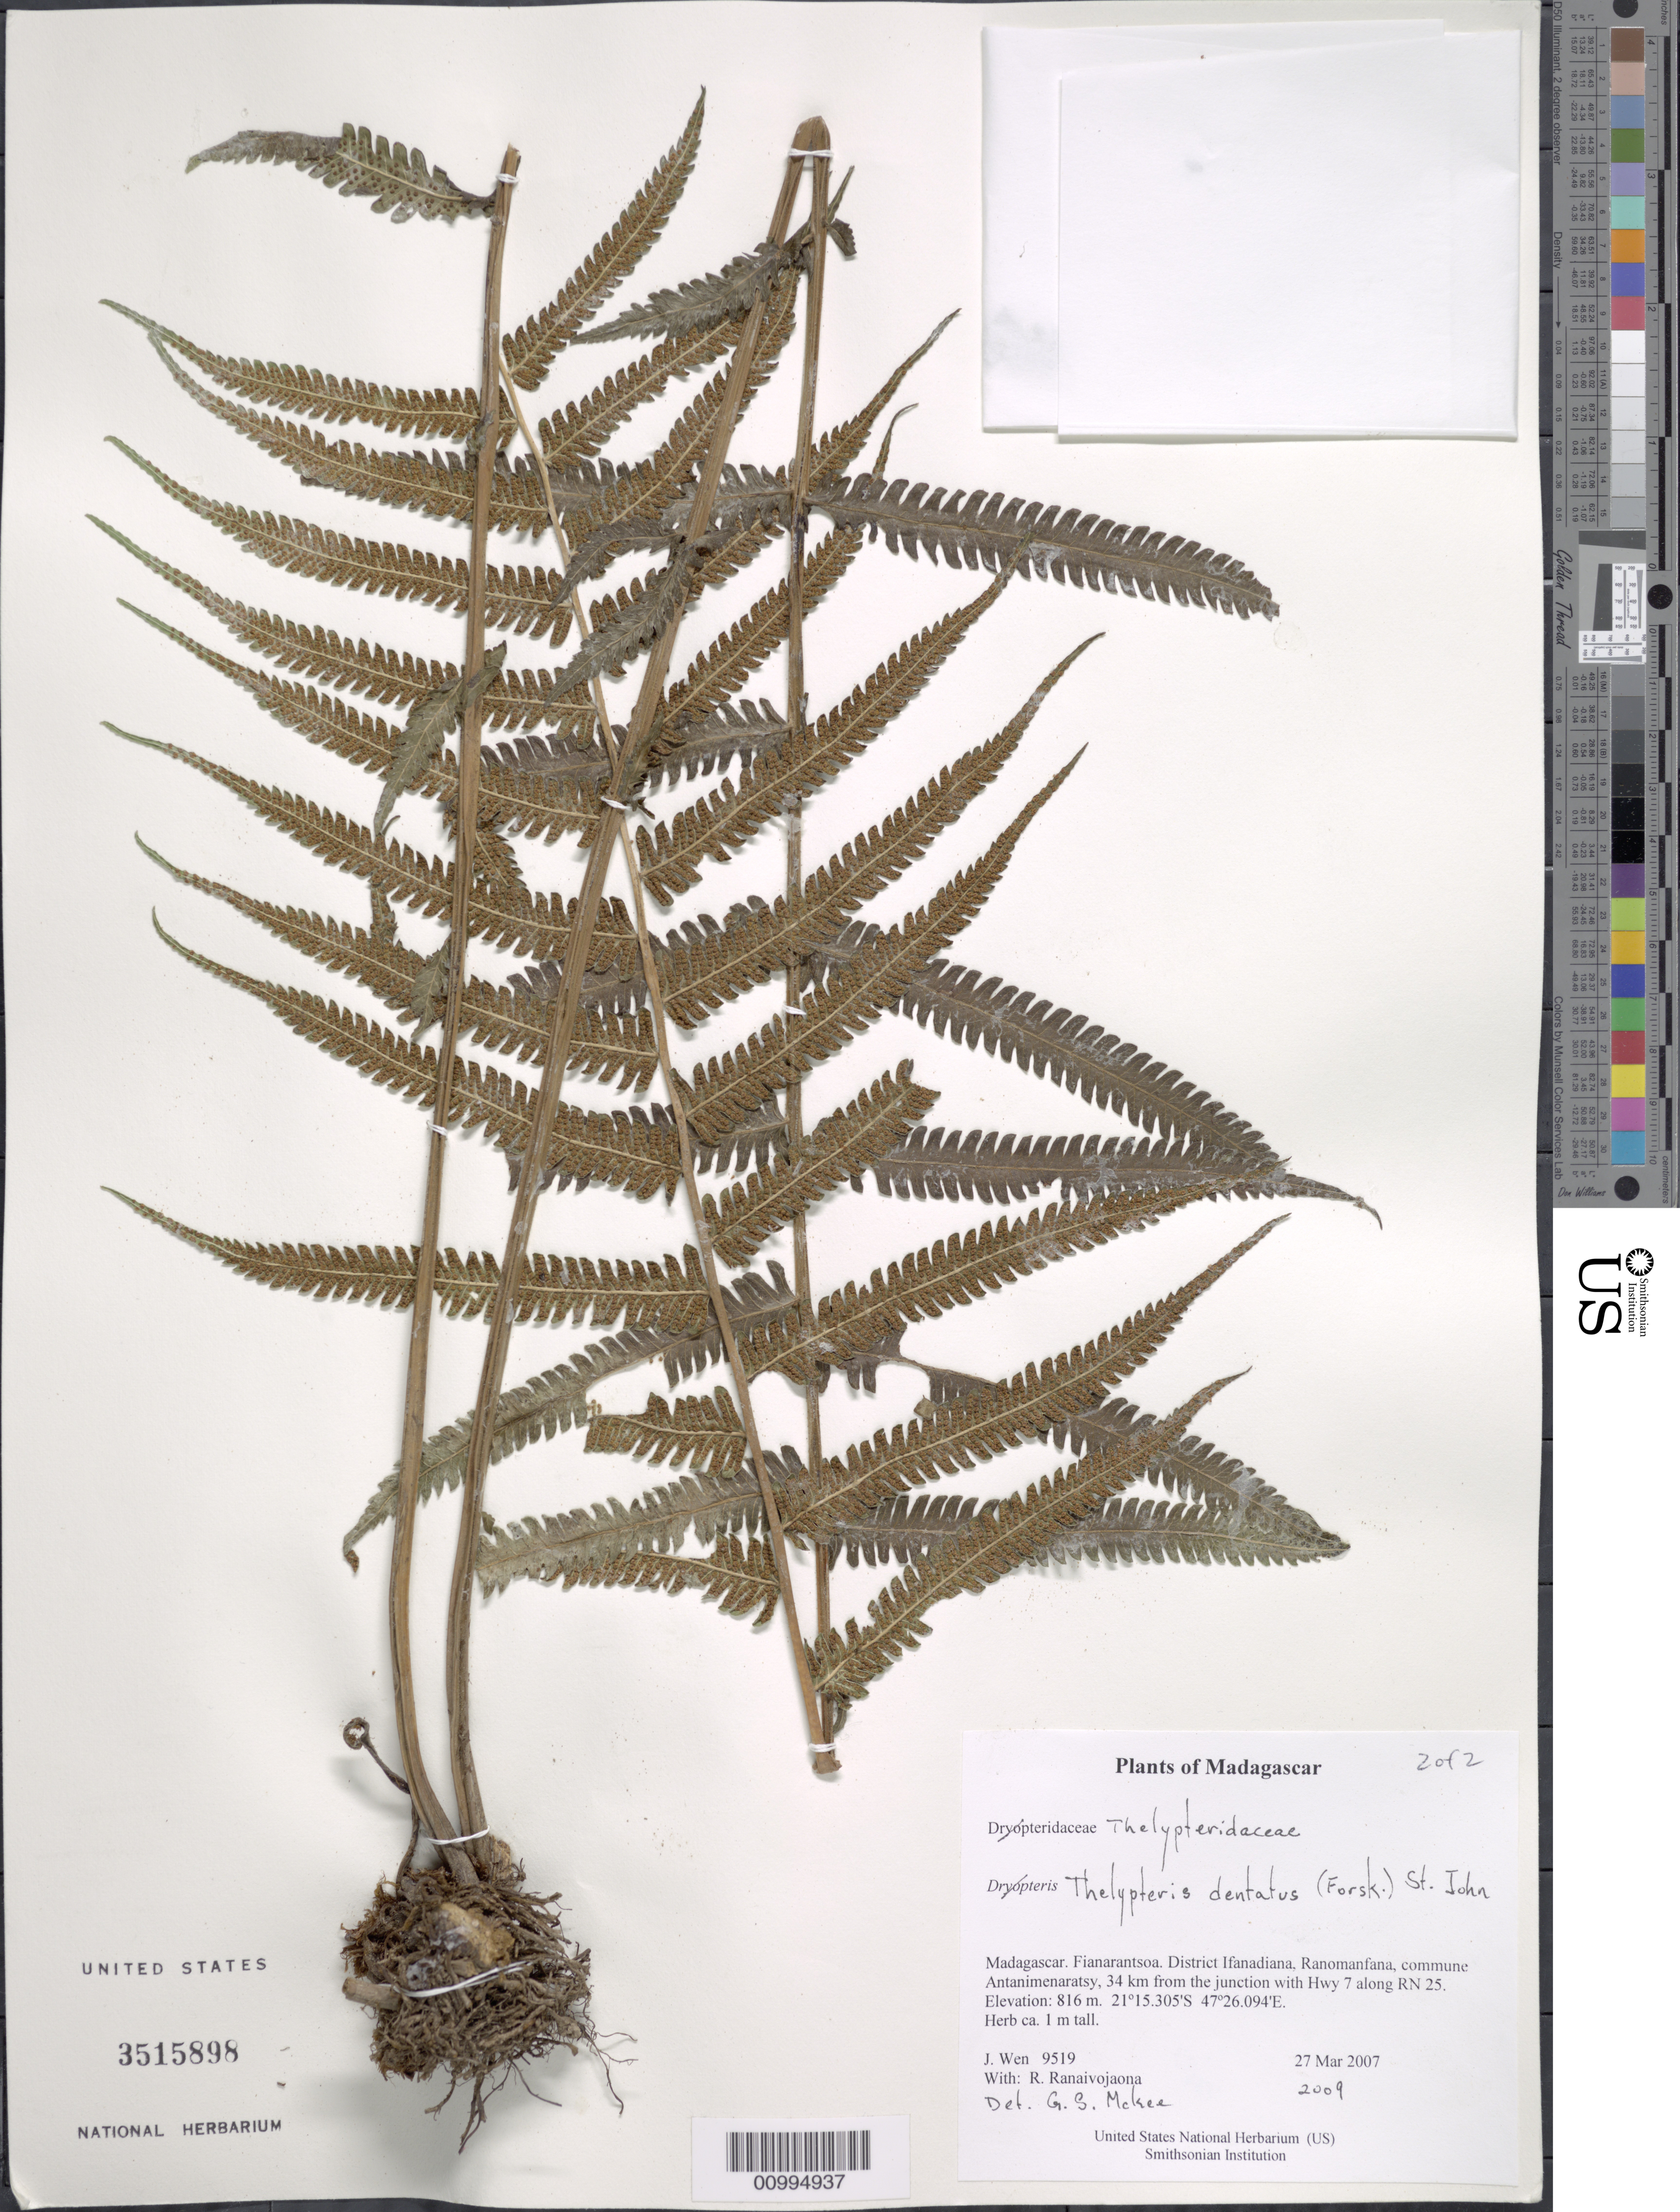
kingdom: Plantae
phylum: Tracheophyta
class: Polypodiopsida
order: Polypodiales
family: Thelypteridaceae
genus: Christella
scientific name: Christella dentata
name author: (Forssk.) Brownsey & Jermy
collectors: J. Wen & R. Ranaivojaona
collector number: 9519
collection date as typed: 27 Mar 2007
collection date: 2007-03-27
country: Madagascar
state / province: Vatovavy Fitovinany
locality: District Ifanadiana, Ranomanfana, commune Antanimenaratsy, 34 km from the junction with Hwy 7 along RN 25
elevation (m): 816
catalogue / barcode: US 3515898